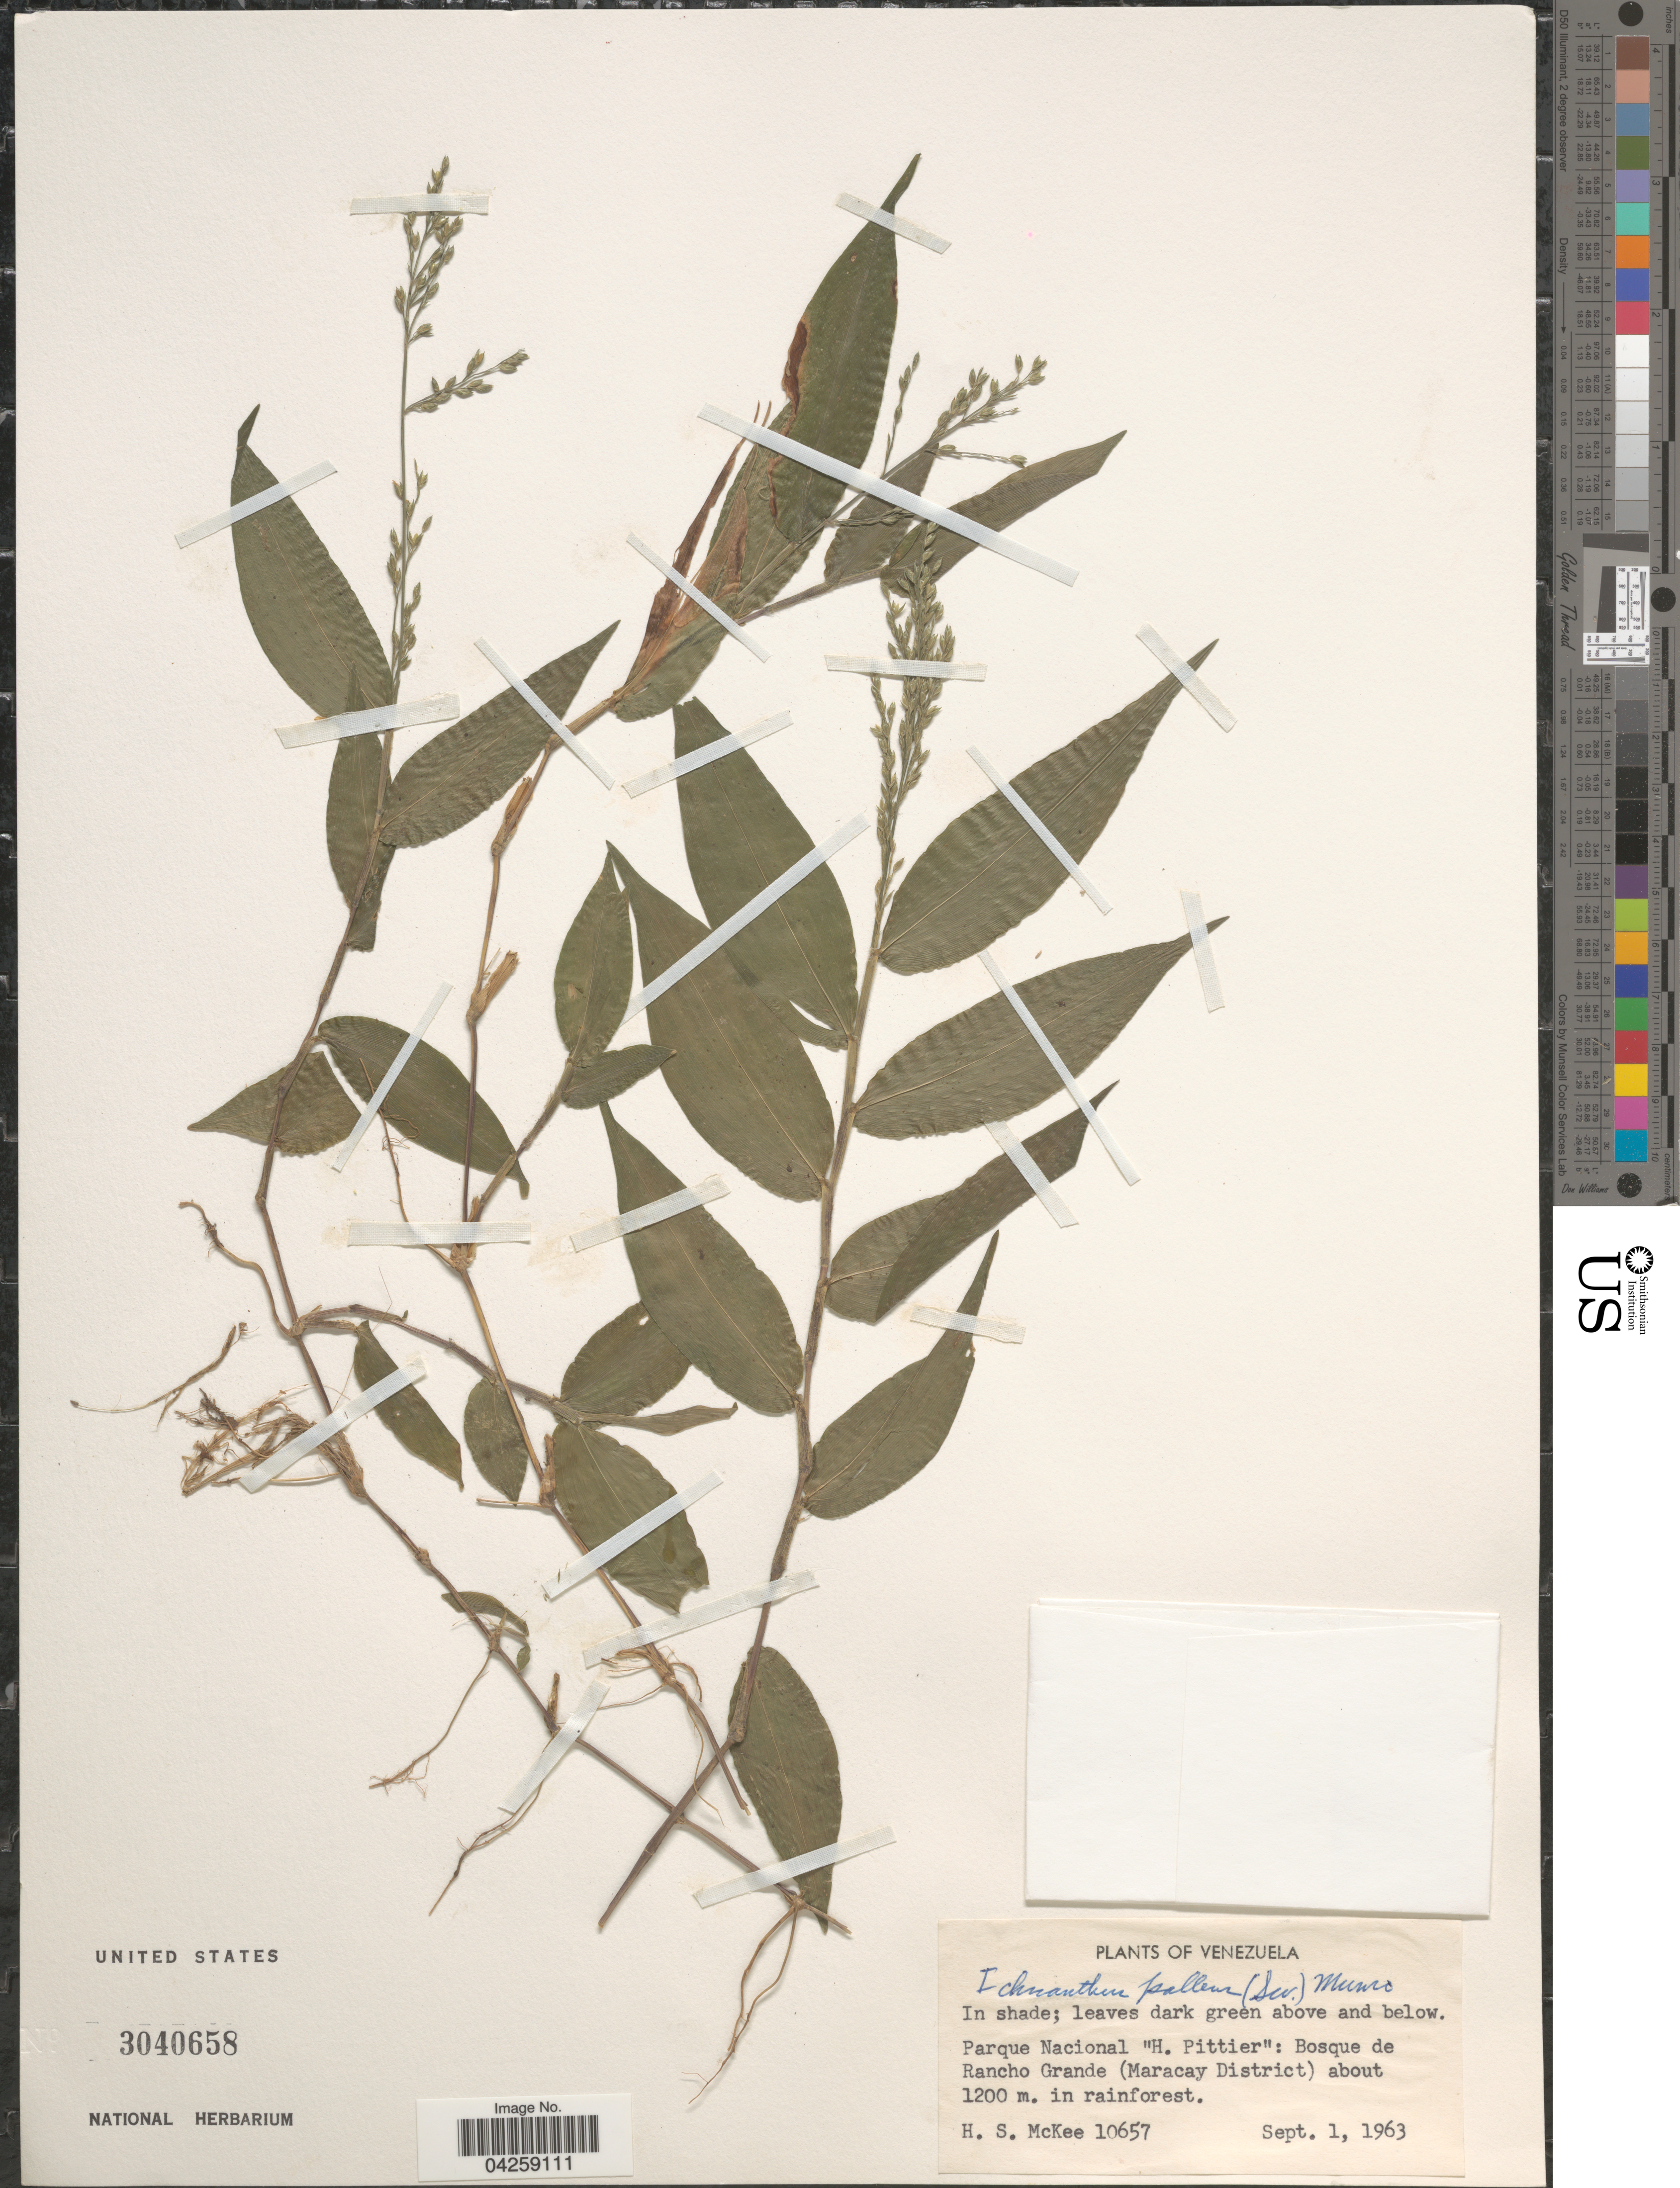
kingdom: Plantae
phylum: Tracheophyta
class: Liliopsida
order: Poales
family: Poaceae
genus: Ichnanthus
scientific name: Ichnanthus pallens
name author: (Sw.) Munro ex Benth.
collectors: H. S. McKee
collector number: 10657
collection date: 1963-09-01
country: Venezuela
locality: In shade; Parque Nacional "H. Pittier": Bosque de Rancho Grande (Maracay District).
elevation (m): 1200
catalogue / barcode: US 3040658